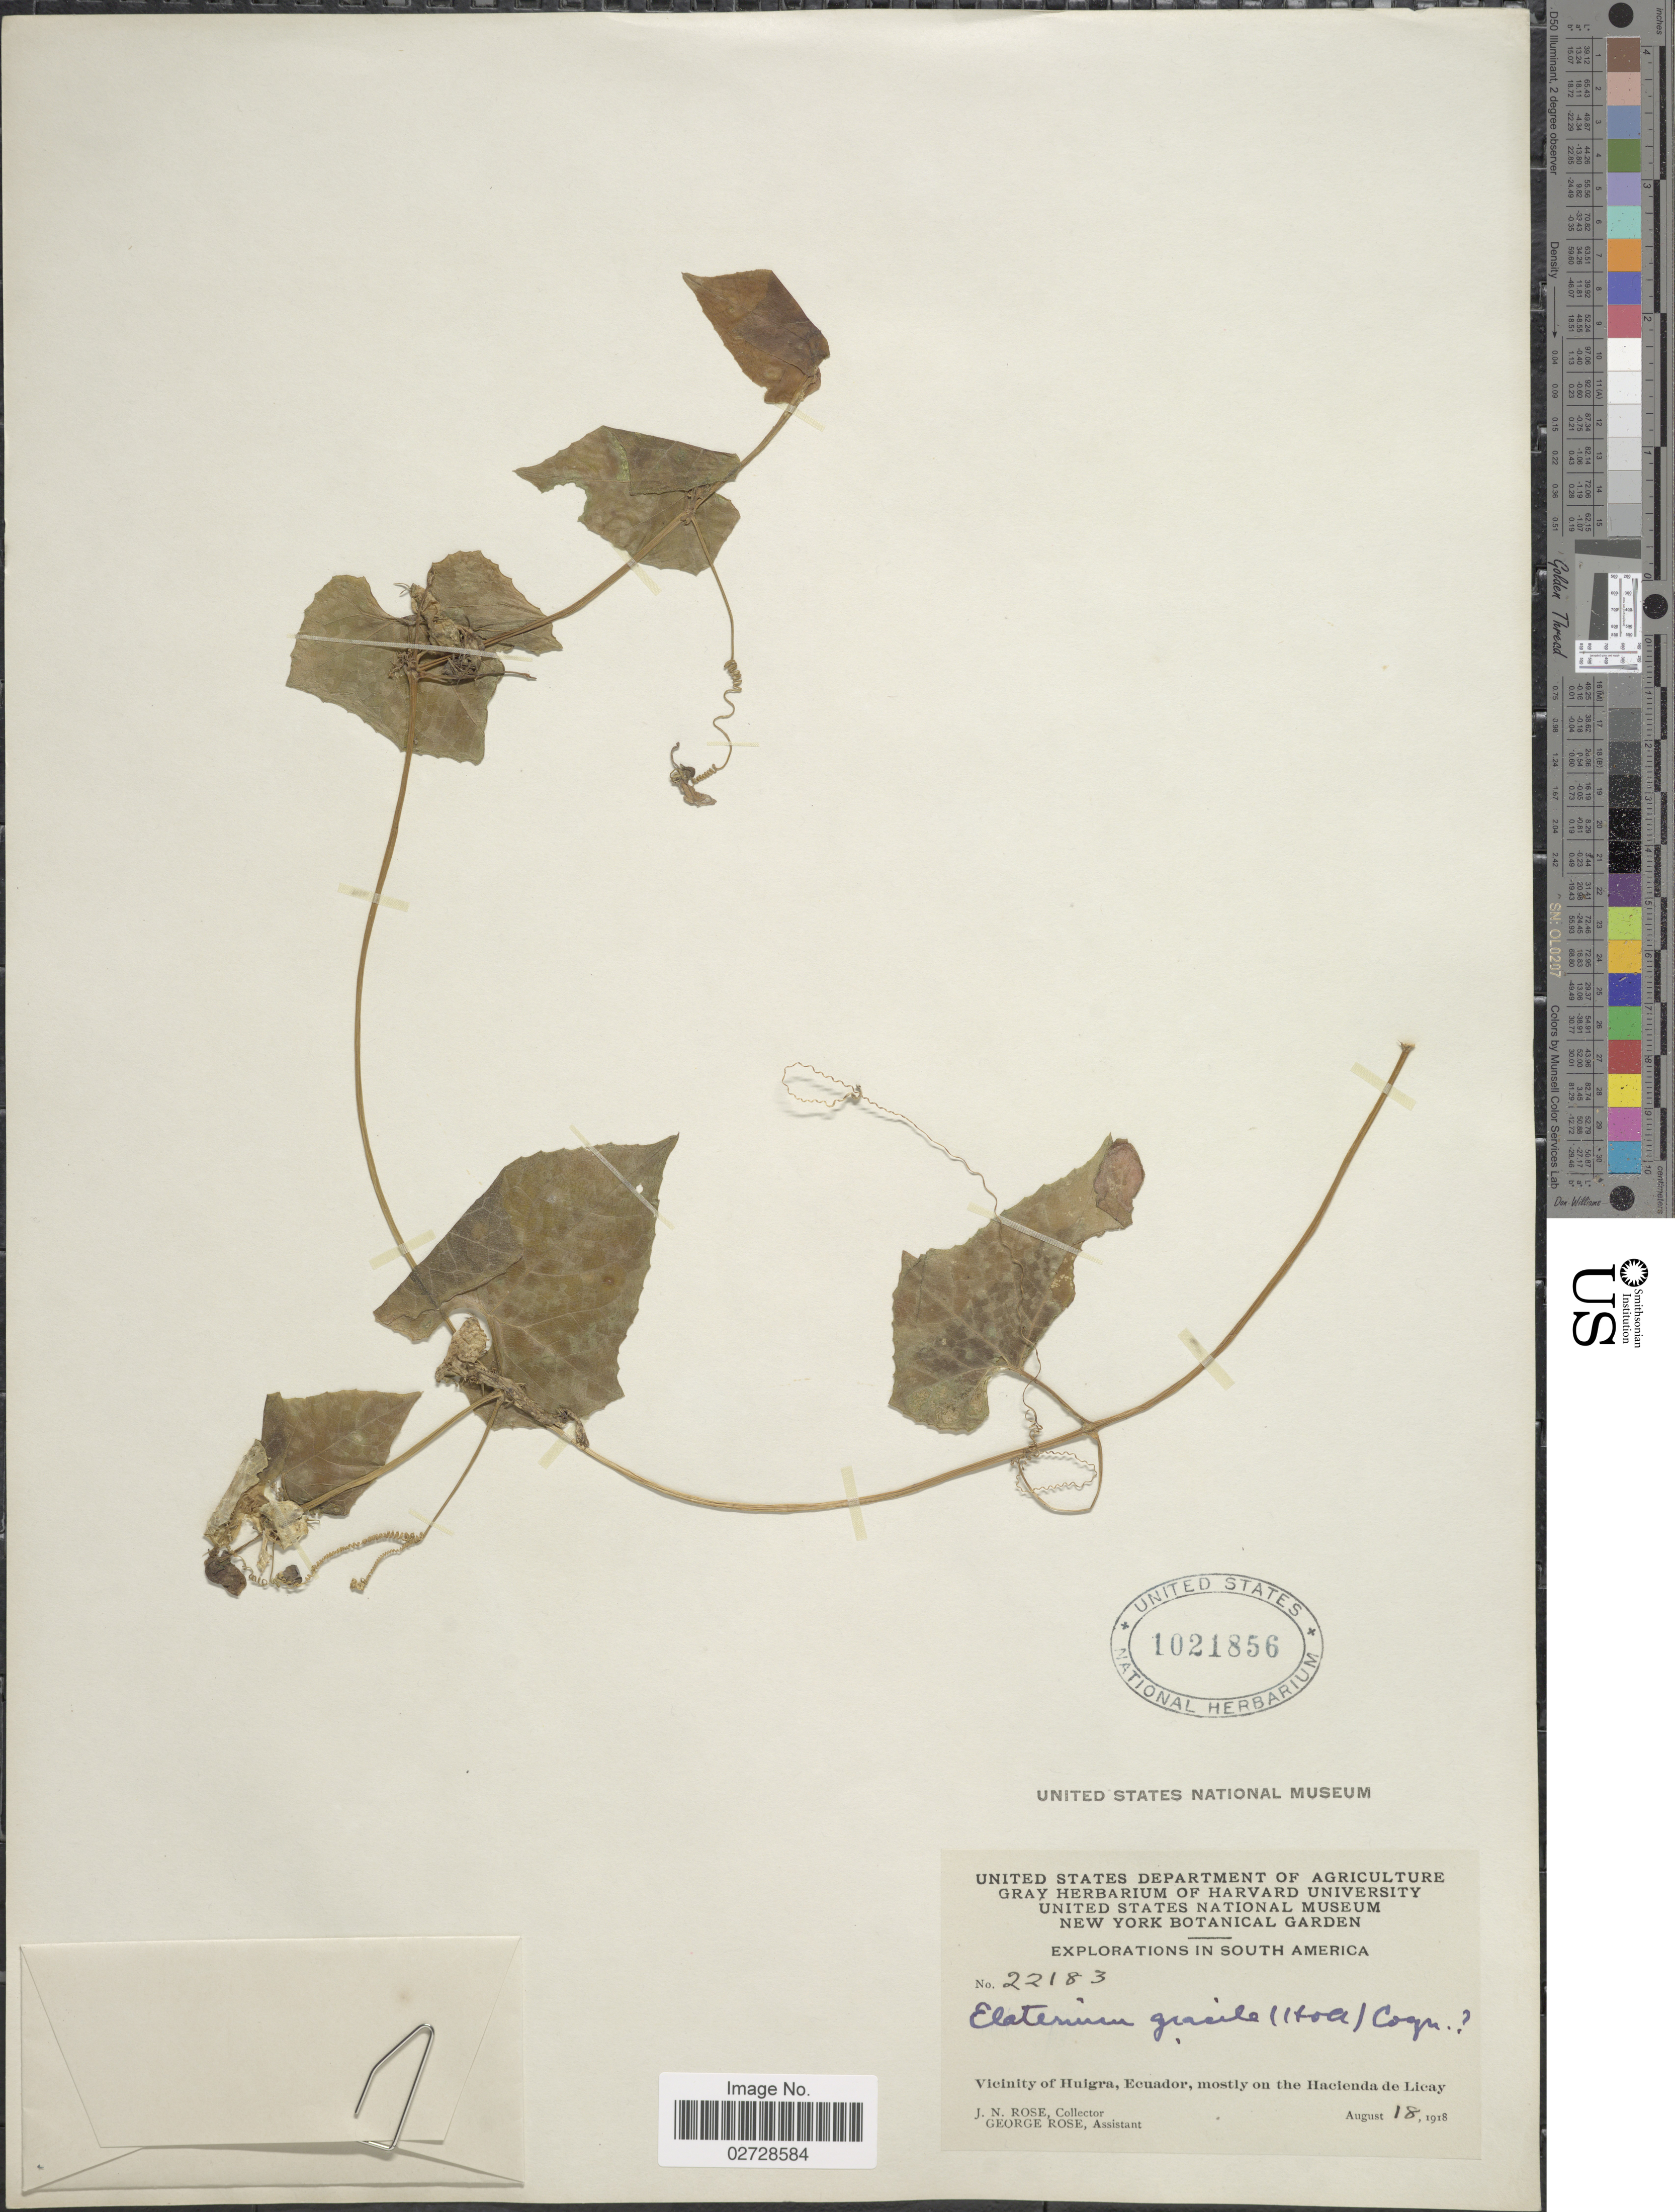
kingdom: Plantae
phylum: Tracheophyta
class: Magnoliopsida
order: Cucurbitales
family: Cucurbitaceae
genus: Cyclanthera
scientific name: Cyclanthera carthagenensis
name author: (Jacq.) H. Schaef. & S.S. Renner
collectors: J. N. Rose & G. Rose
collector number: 22183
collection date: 1918-08-18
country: Ecuador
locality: Vicinity of Huigra, mostly on the Hacienda de Licay.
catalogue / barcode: US 1021856